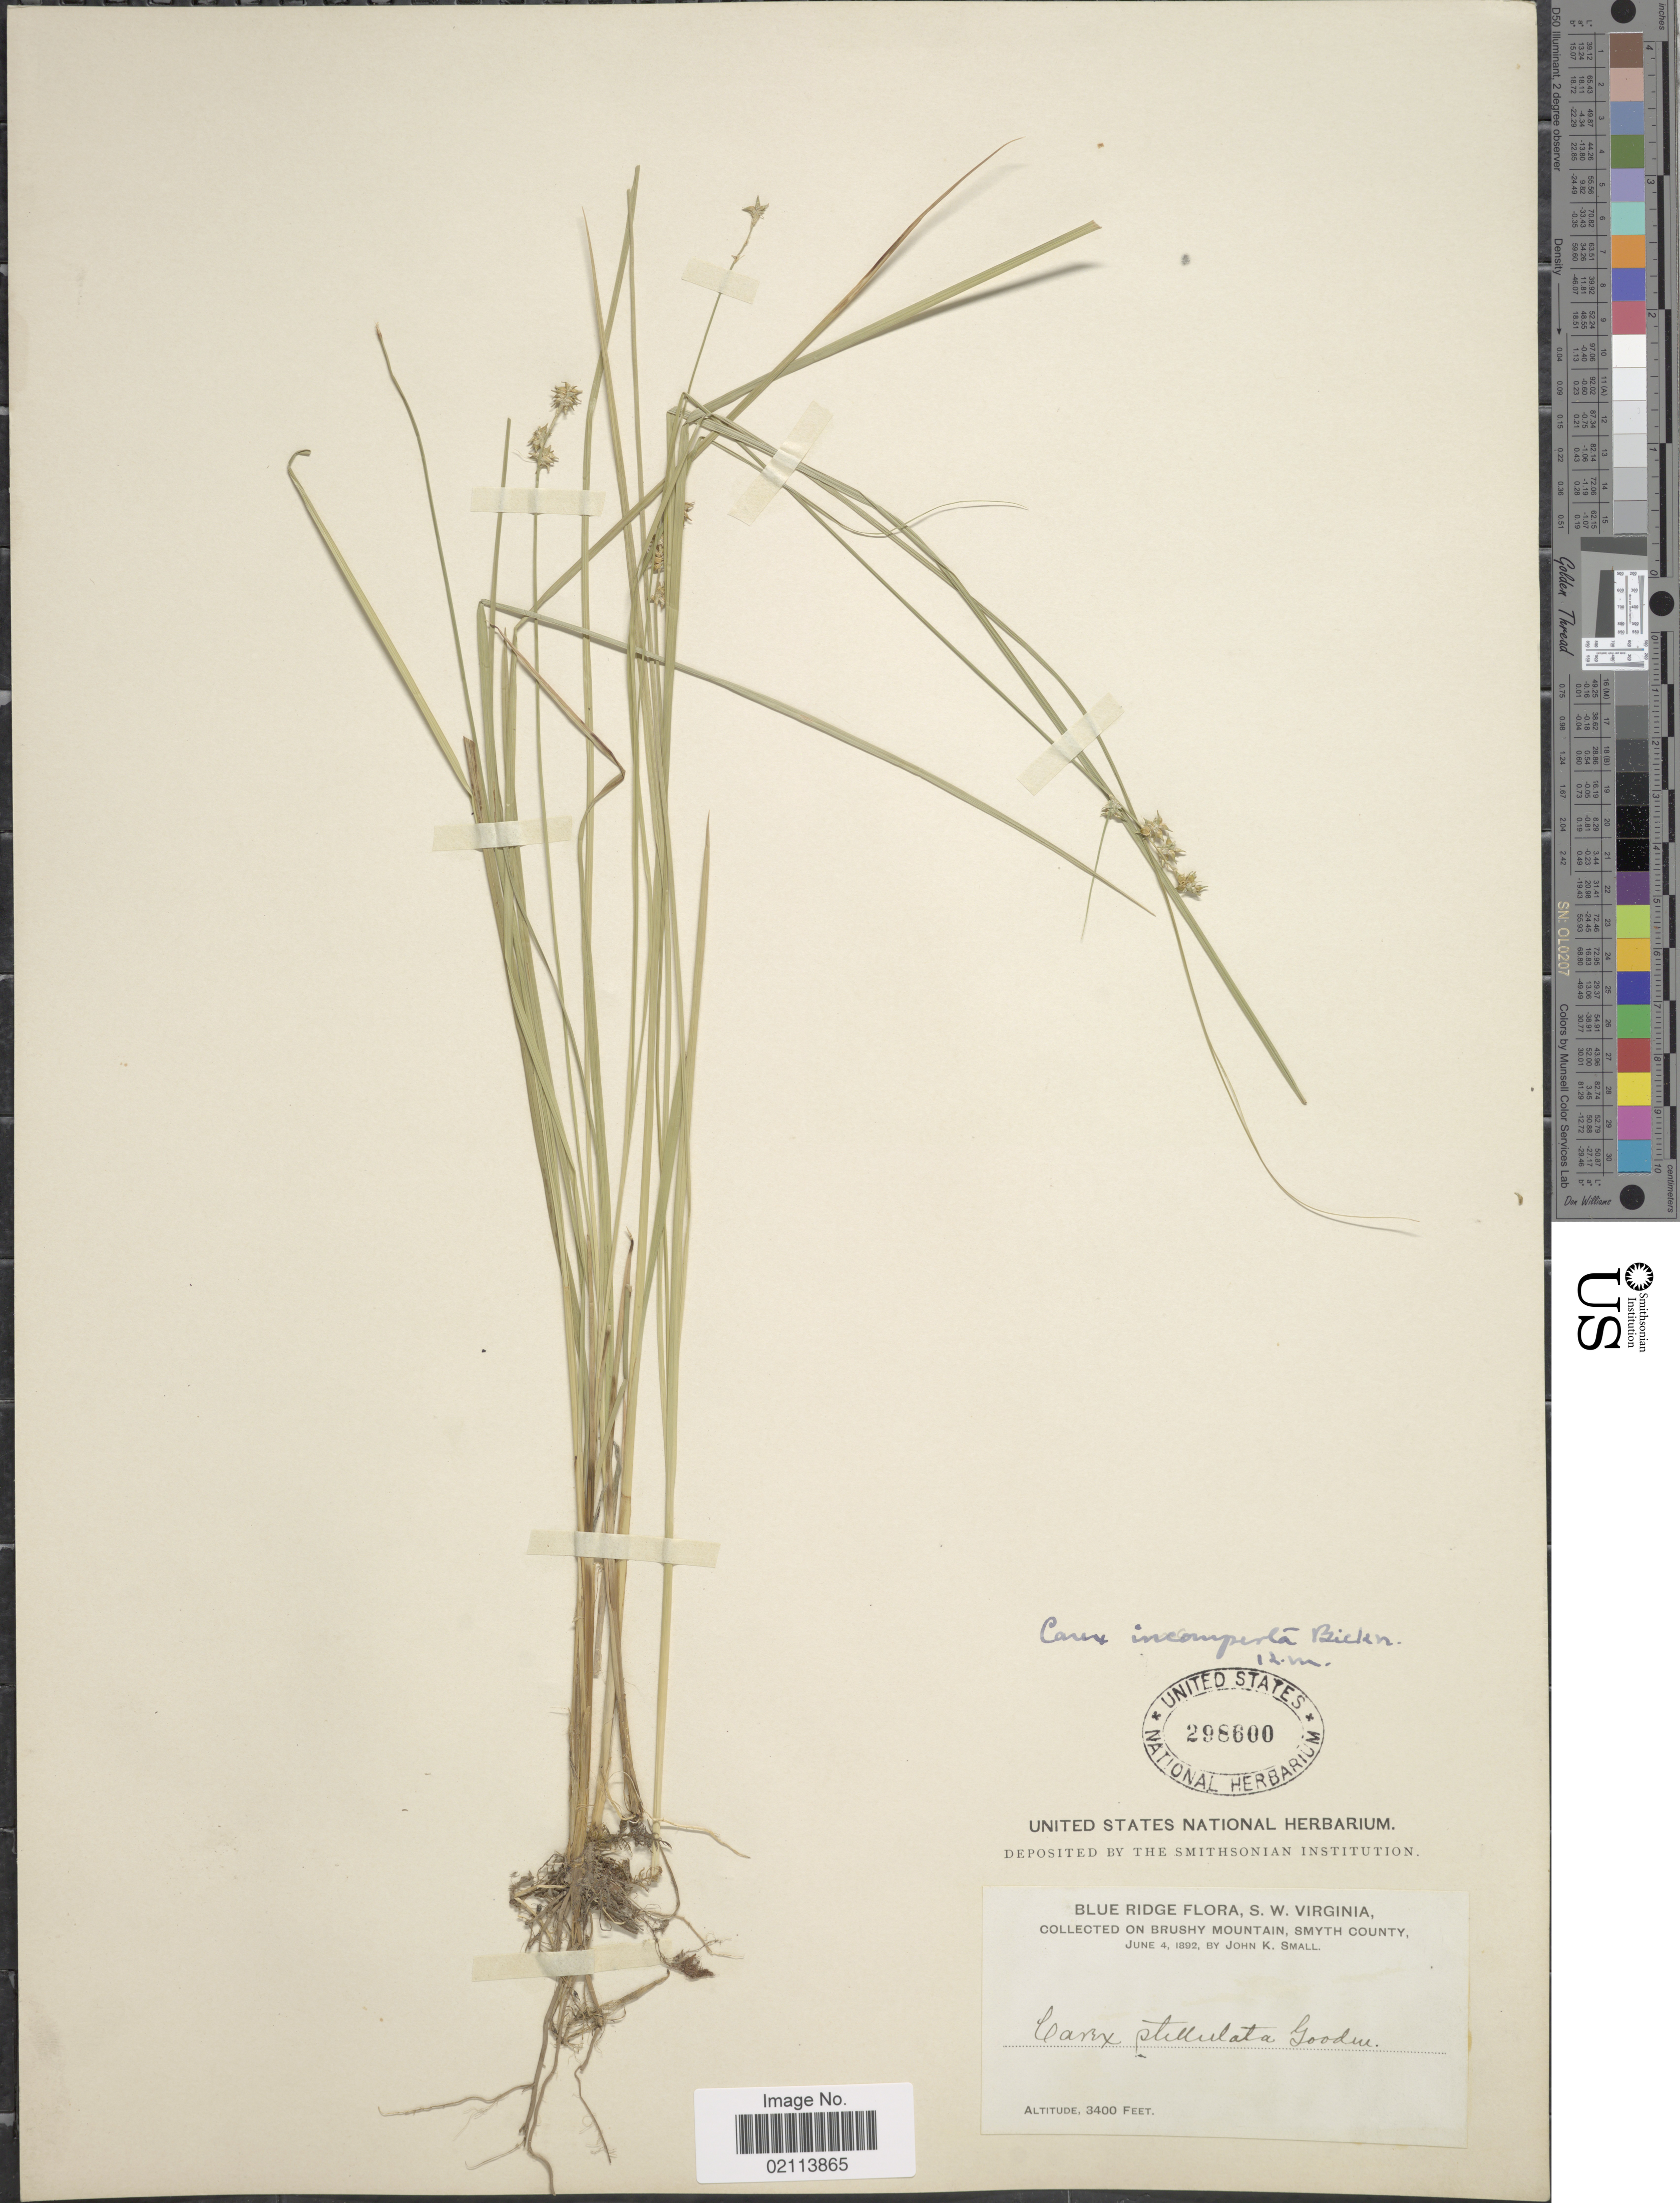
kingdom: Plantae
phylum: Tracheophyta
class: Liliopsida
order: Poales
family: Cyperaceae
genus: Carex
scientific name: Carex atlantica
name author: L.H. Bailey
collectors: J. K. Small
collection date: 1892-06-04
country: United States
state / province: Virginia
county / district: Smyth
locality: Blue Ridge, S.W. Virginia, On Brushy Mountain, Smyth County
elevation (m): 1036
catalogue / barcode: US 298600